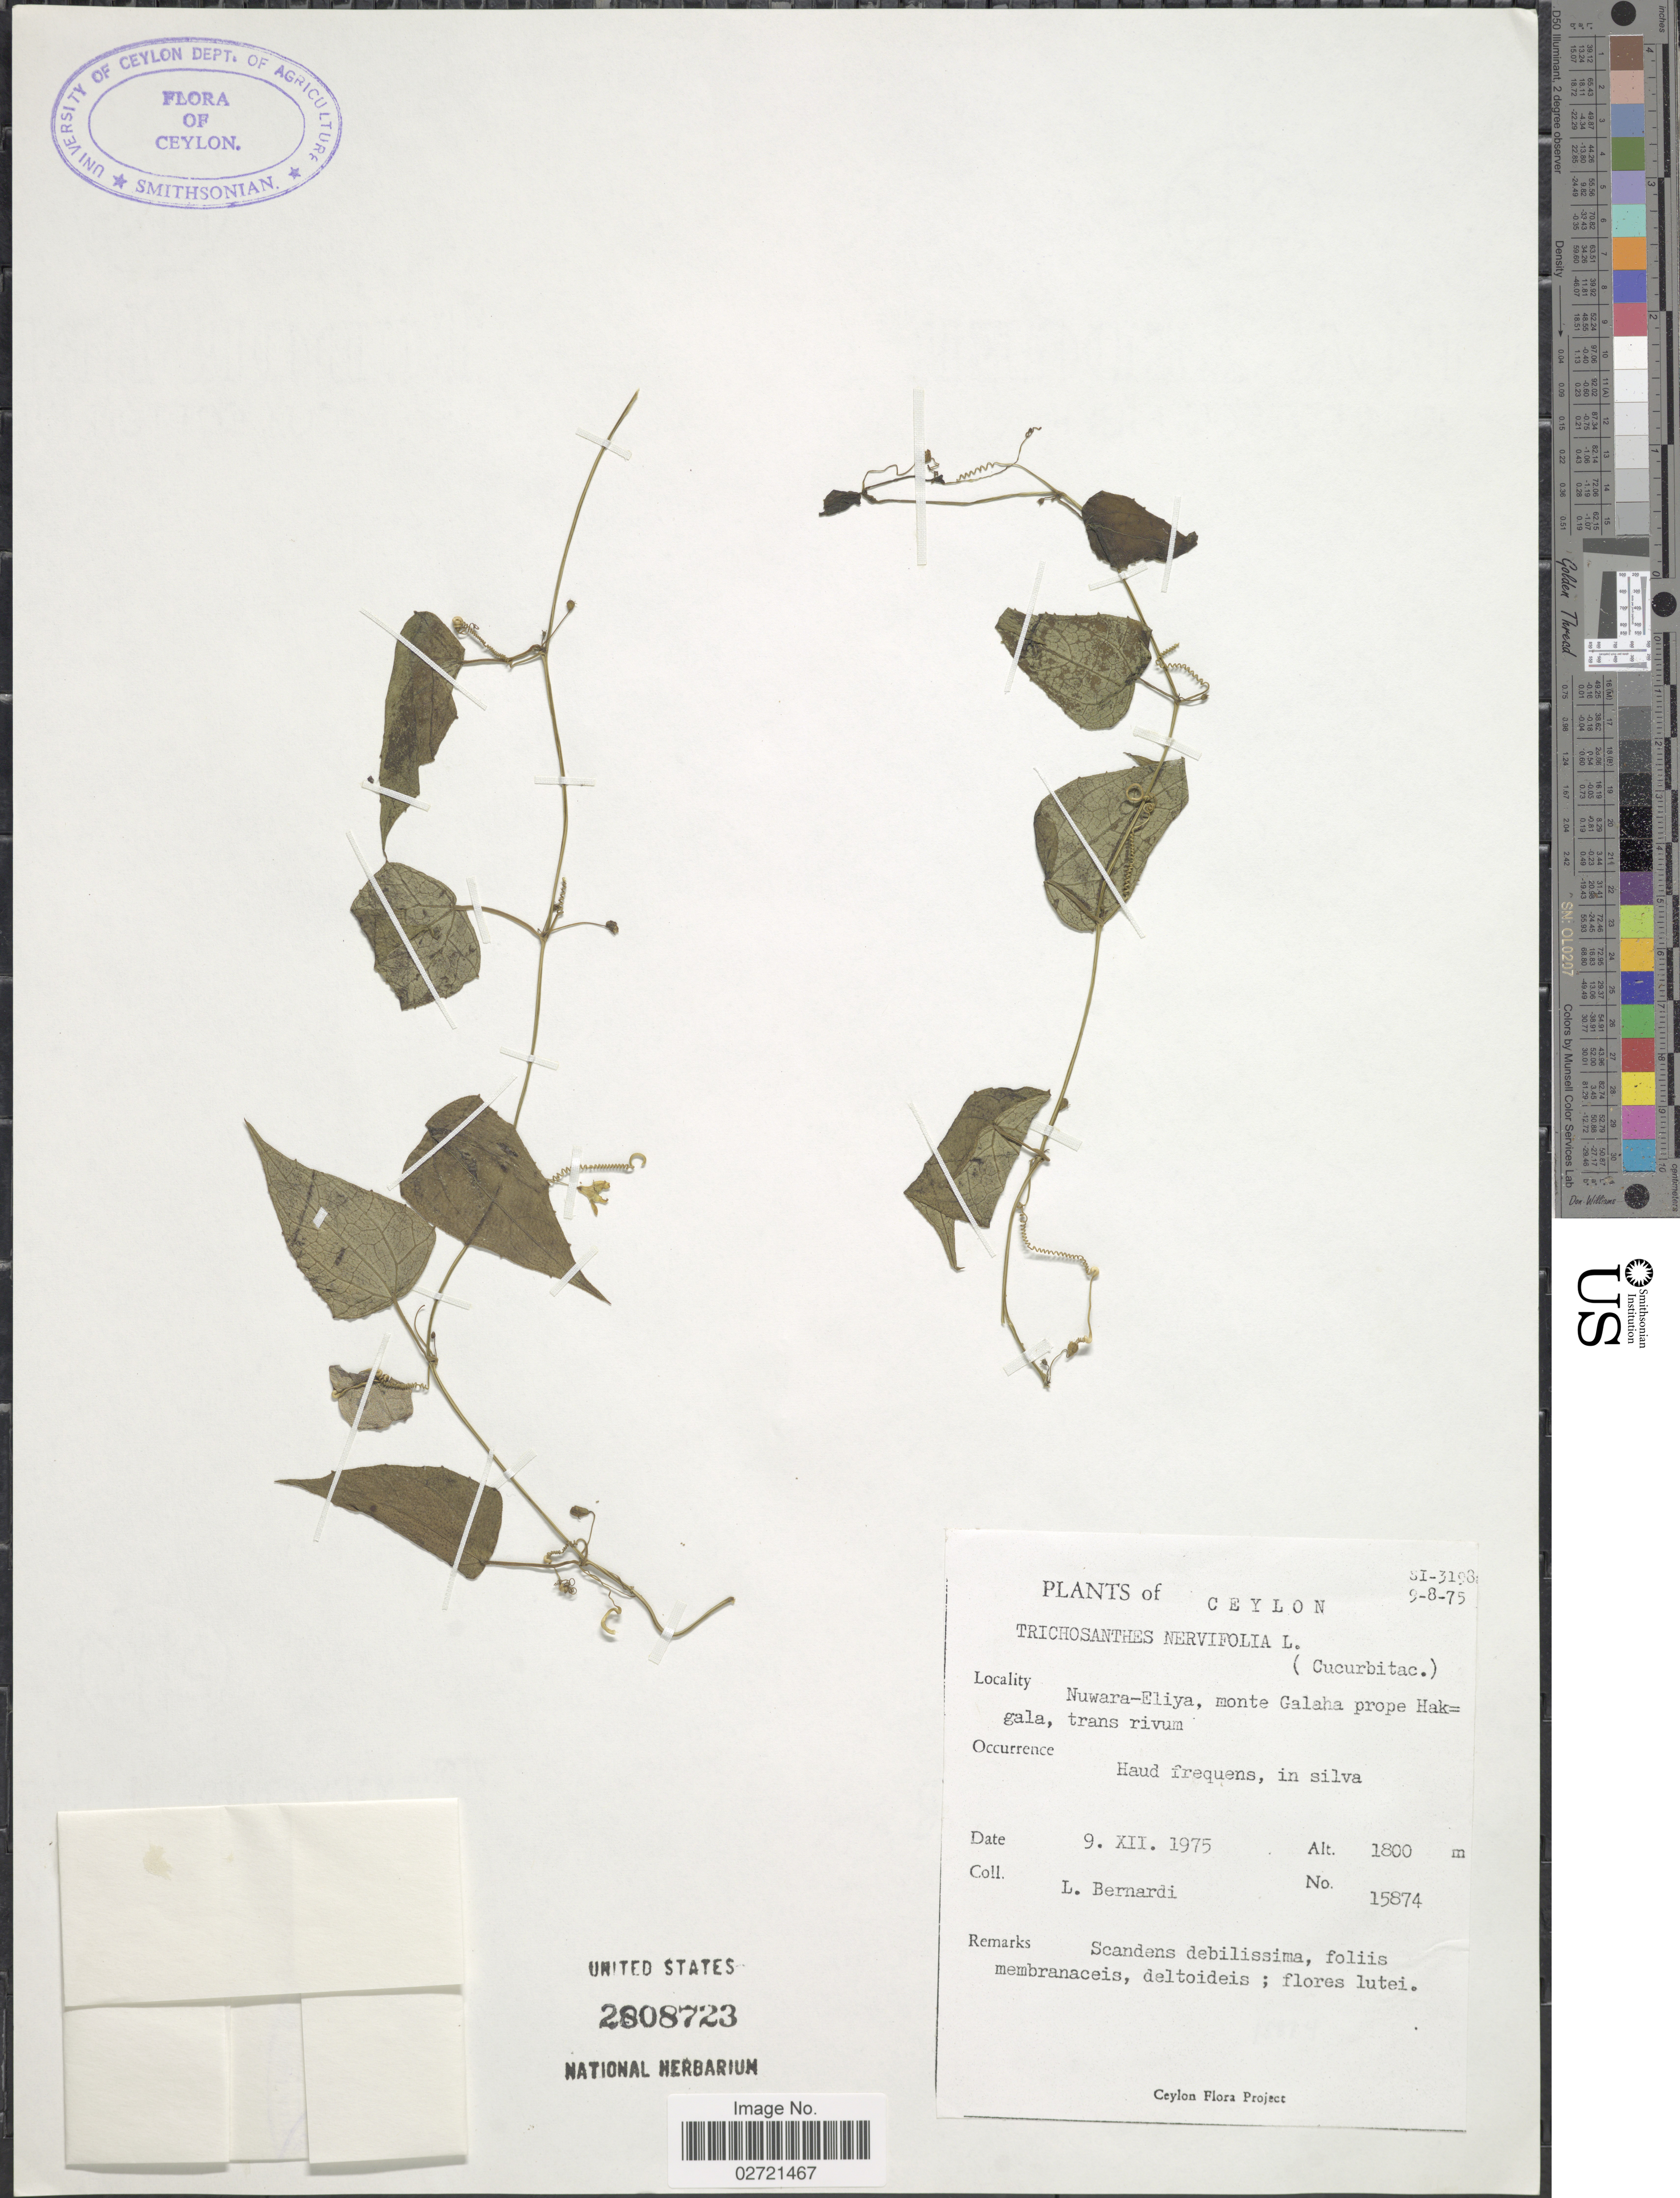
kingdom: Plantae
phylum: Tracheophyta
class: Magnoliopsida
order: Cucurbitales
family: Cucurbitaceae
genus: Trichosanthes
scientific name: Trichosanthes nervifolia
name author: L.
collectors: L. Bernardi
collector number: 15874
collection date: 1975-12-09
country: Sri Lanka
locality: Ceylon, Nuwara-Eliya, monte Galaha prope Hakhala, trans roivum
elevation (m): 1800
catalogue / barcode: US 2808723